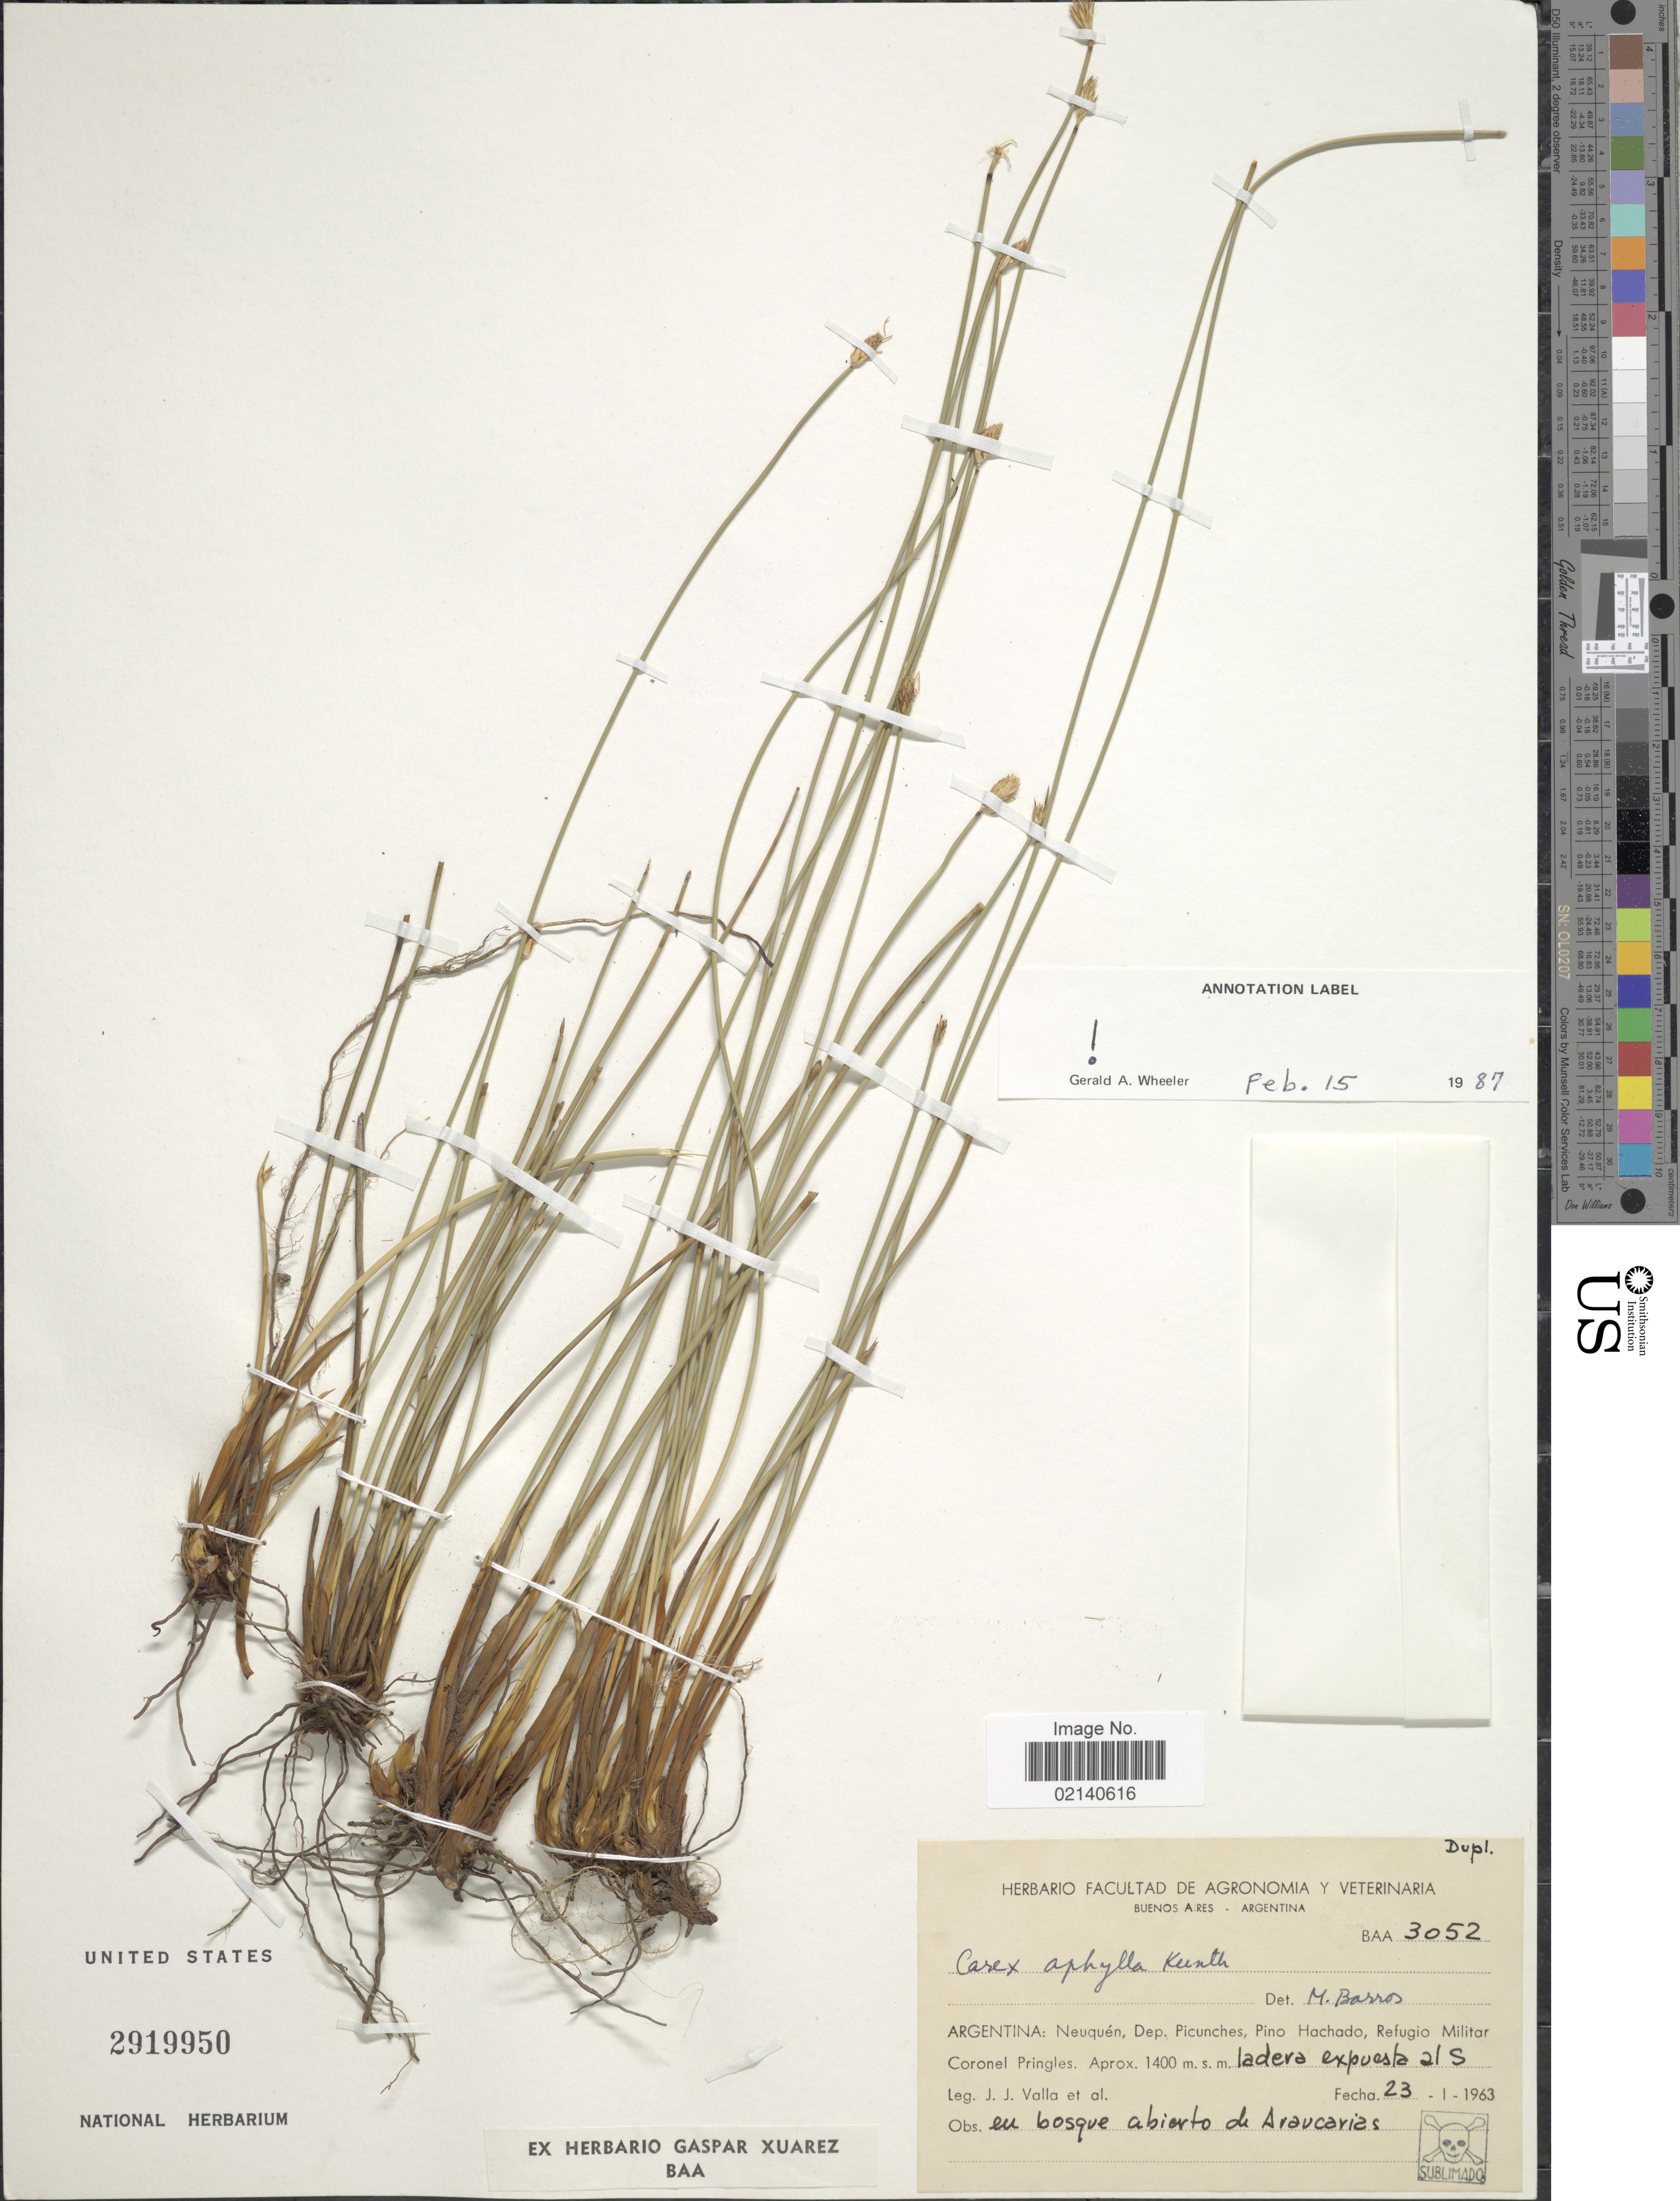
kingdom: Plantae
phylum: Tracheophyta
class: Liliopsida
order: Poales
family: Cyperaceae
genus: Carex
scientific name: Carex aphylla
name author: Kunth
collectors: J. Valla & et al.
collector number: BAA3052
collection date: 1963-01-23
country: Argentina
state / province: Neuquen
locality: Dep. Picunches , Pino Hachado, refugio Militar Coronel Pringles, ladera expuesta al S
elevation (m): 1400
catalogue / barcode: US 2919950